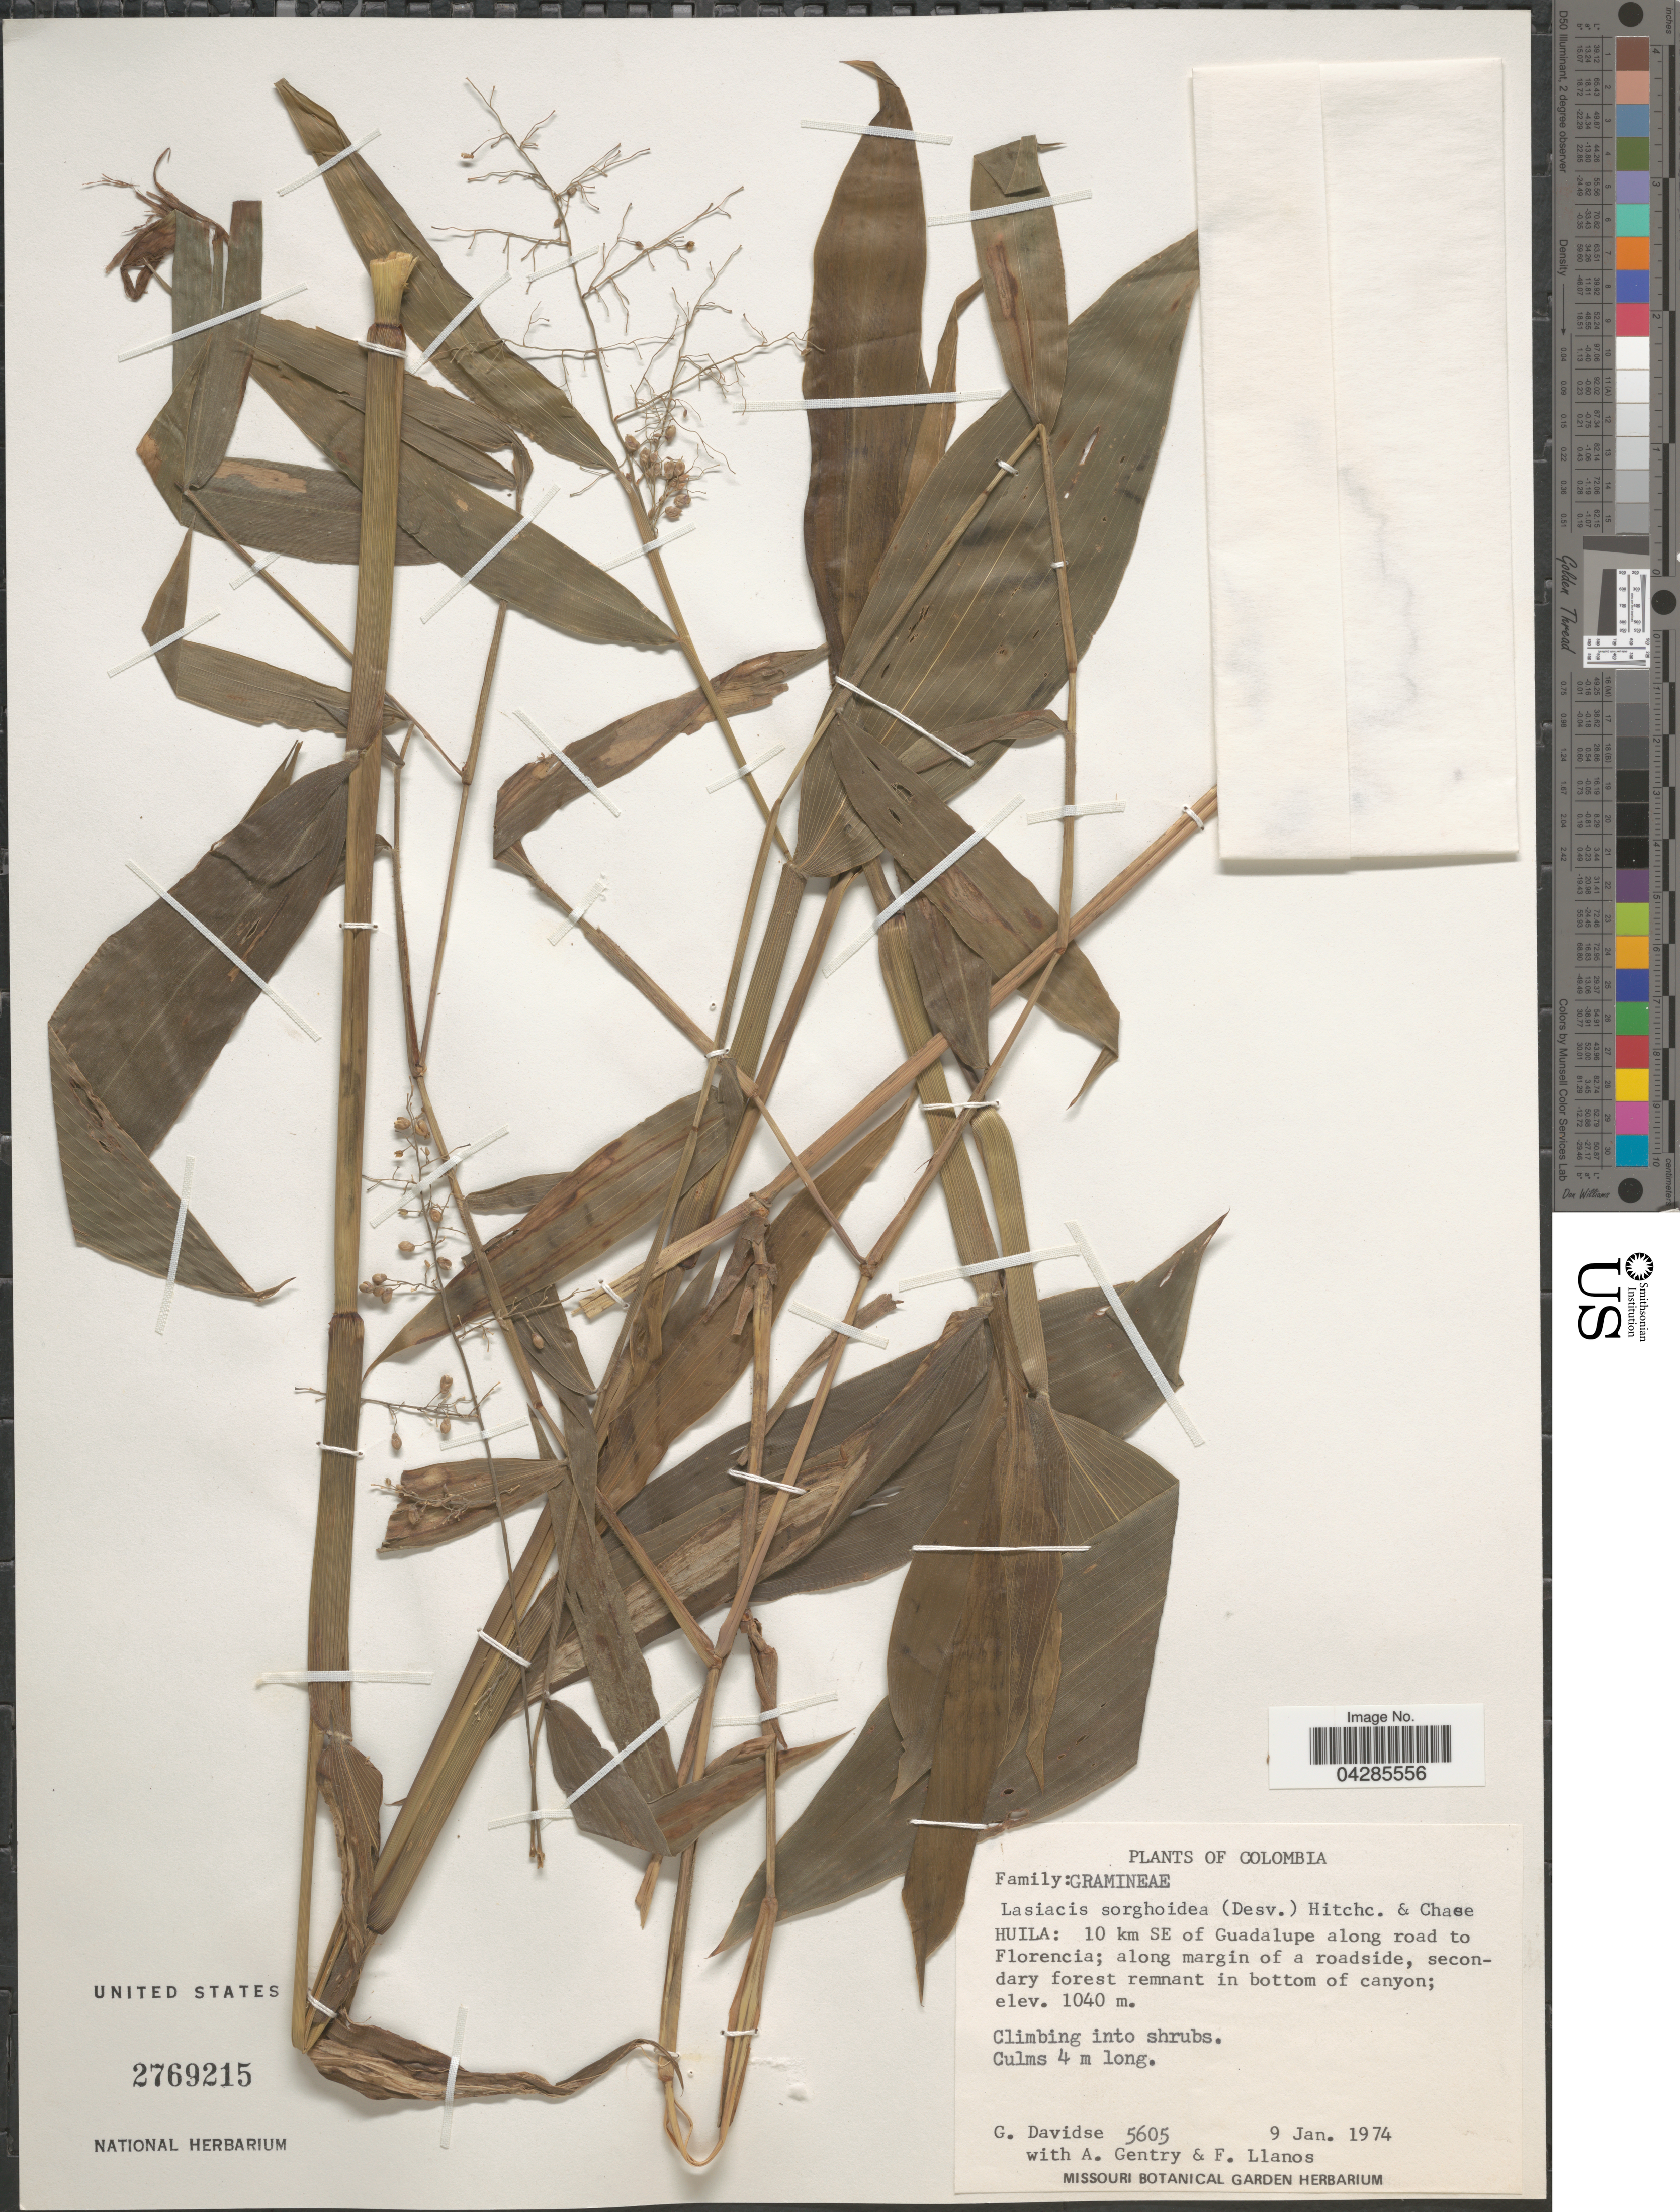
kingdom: Plantae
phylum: Tracheophyta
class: Liliopsida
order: Poales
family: Poaceae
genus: Lasiacis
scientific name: Lasiacis sorghoidea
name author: (Desv. ex Ham.) Hitchc. & Chase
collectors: G. Davidse, A. H. Gentry & F. Llanos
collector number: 5605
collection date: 1974-01-09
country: Colombia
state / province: Huila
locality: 10 km SE of Guadalupe along road to Florencia; along margin of a roadside.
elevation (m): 1040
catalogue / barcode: US 2769215